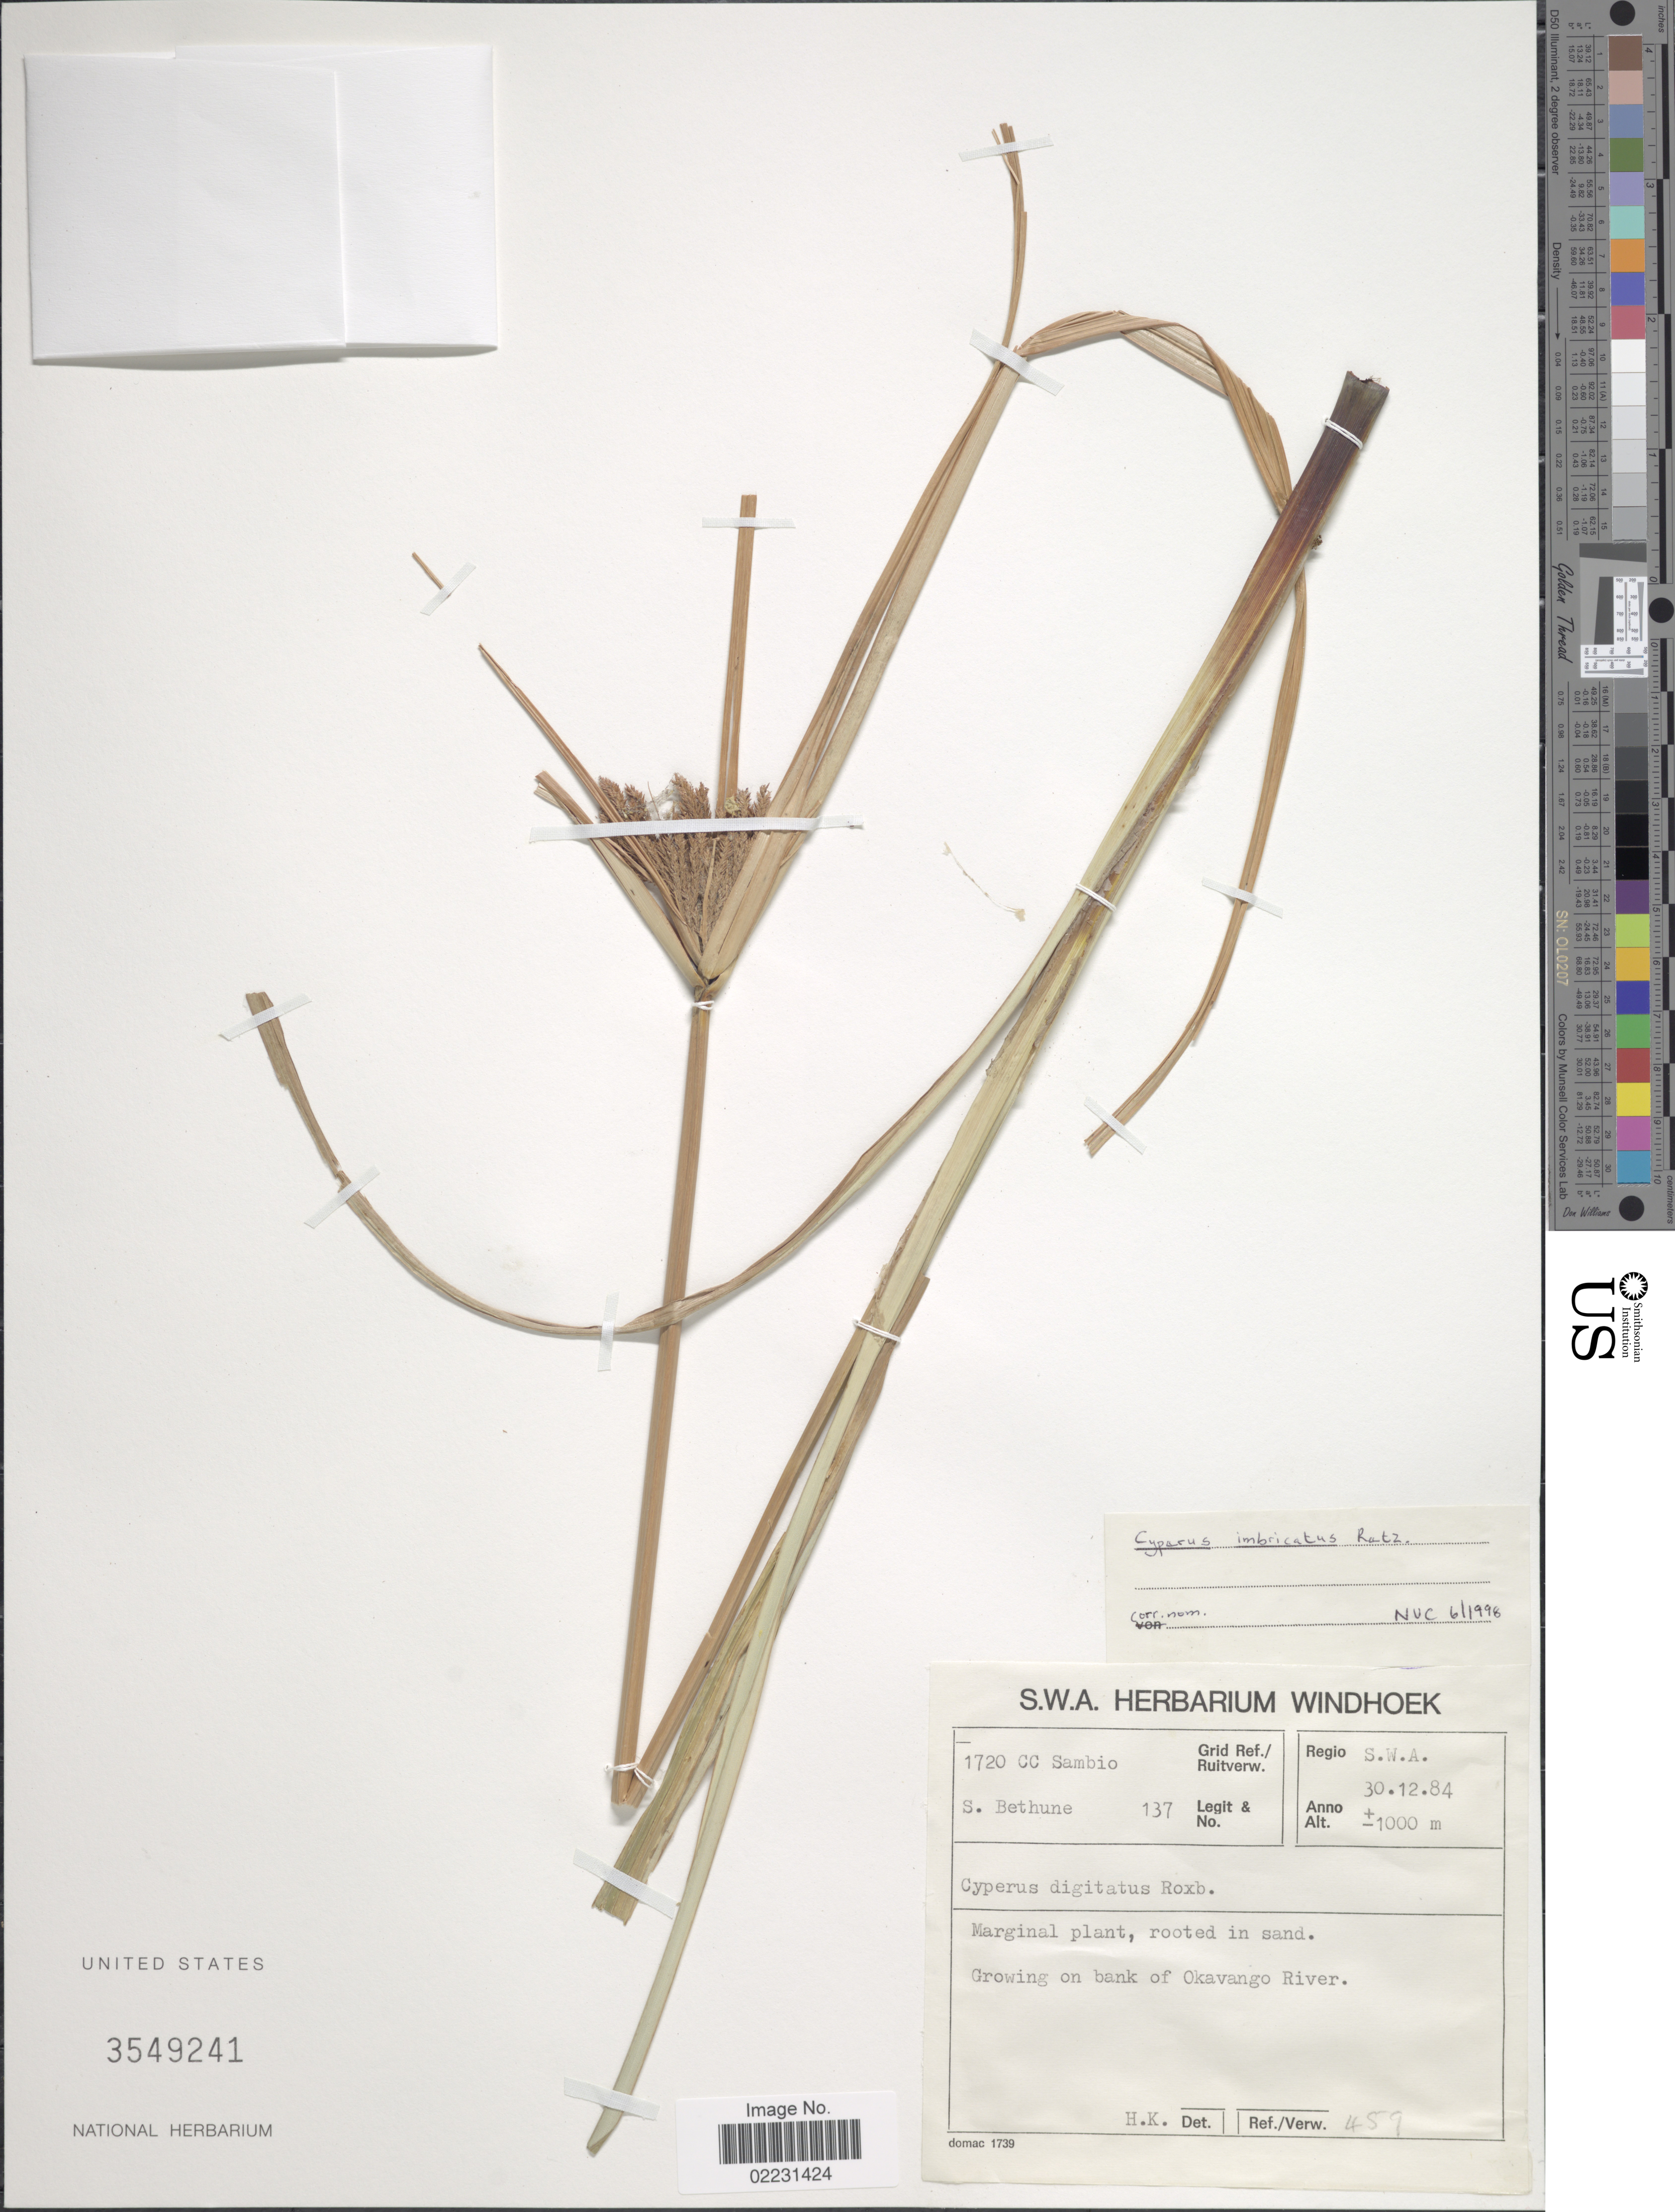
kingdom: Plantae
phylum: Tracheophyta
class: Liliopsida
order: Poales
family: Cyperaceae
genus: Cyperus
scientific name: Cyperus imbricatus Retz.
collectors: S. Bethune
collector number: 137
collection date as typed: Transcribed d/m/y: 30/12/84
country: Namibia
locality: Marginal plant, Growing on banl of Okavango River. 1720 CC Sambio Grid Ref/Ruitverw.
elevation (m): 1000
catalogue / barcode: US 3549241